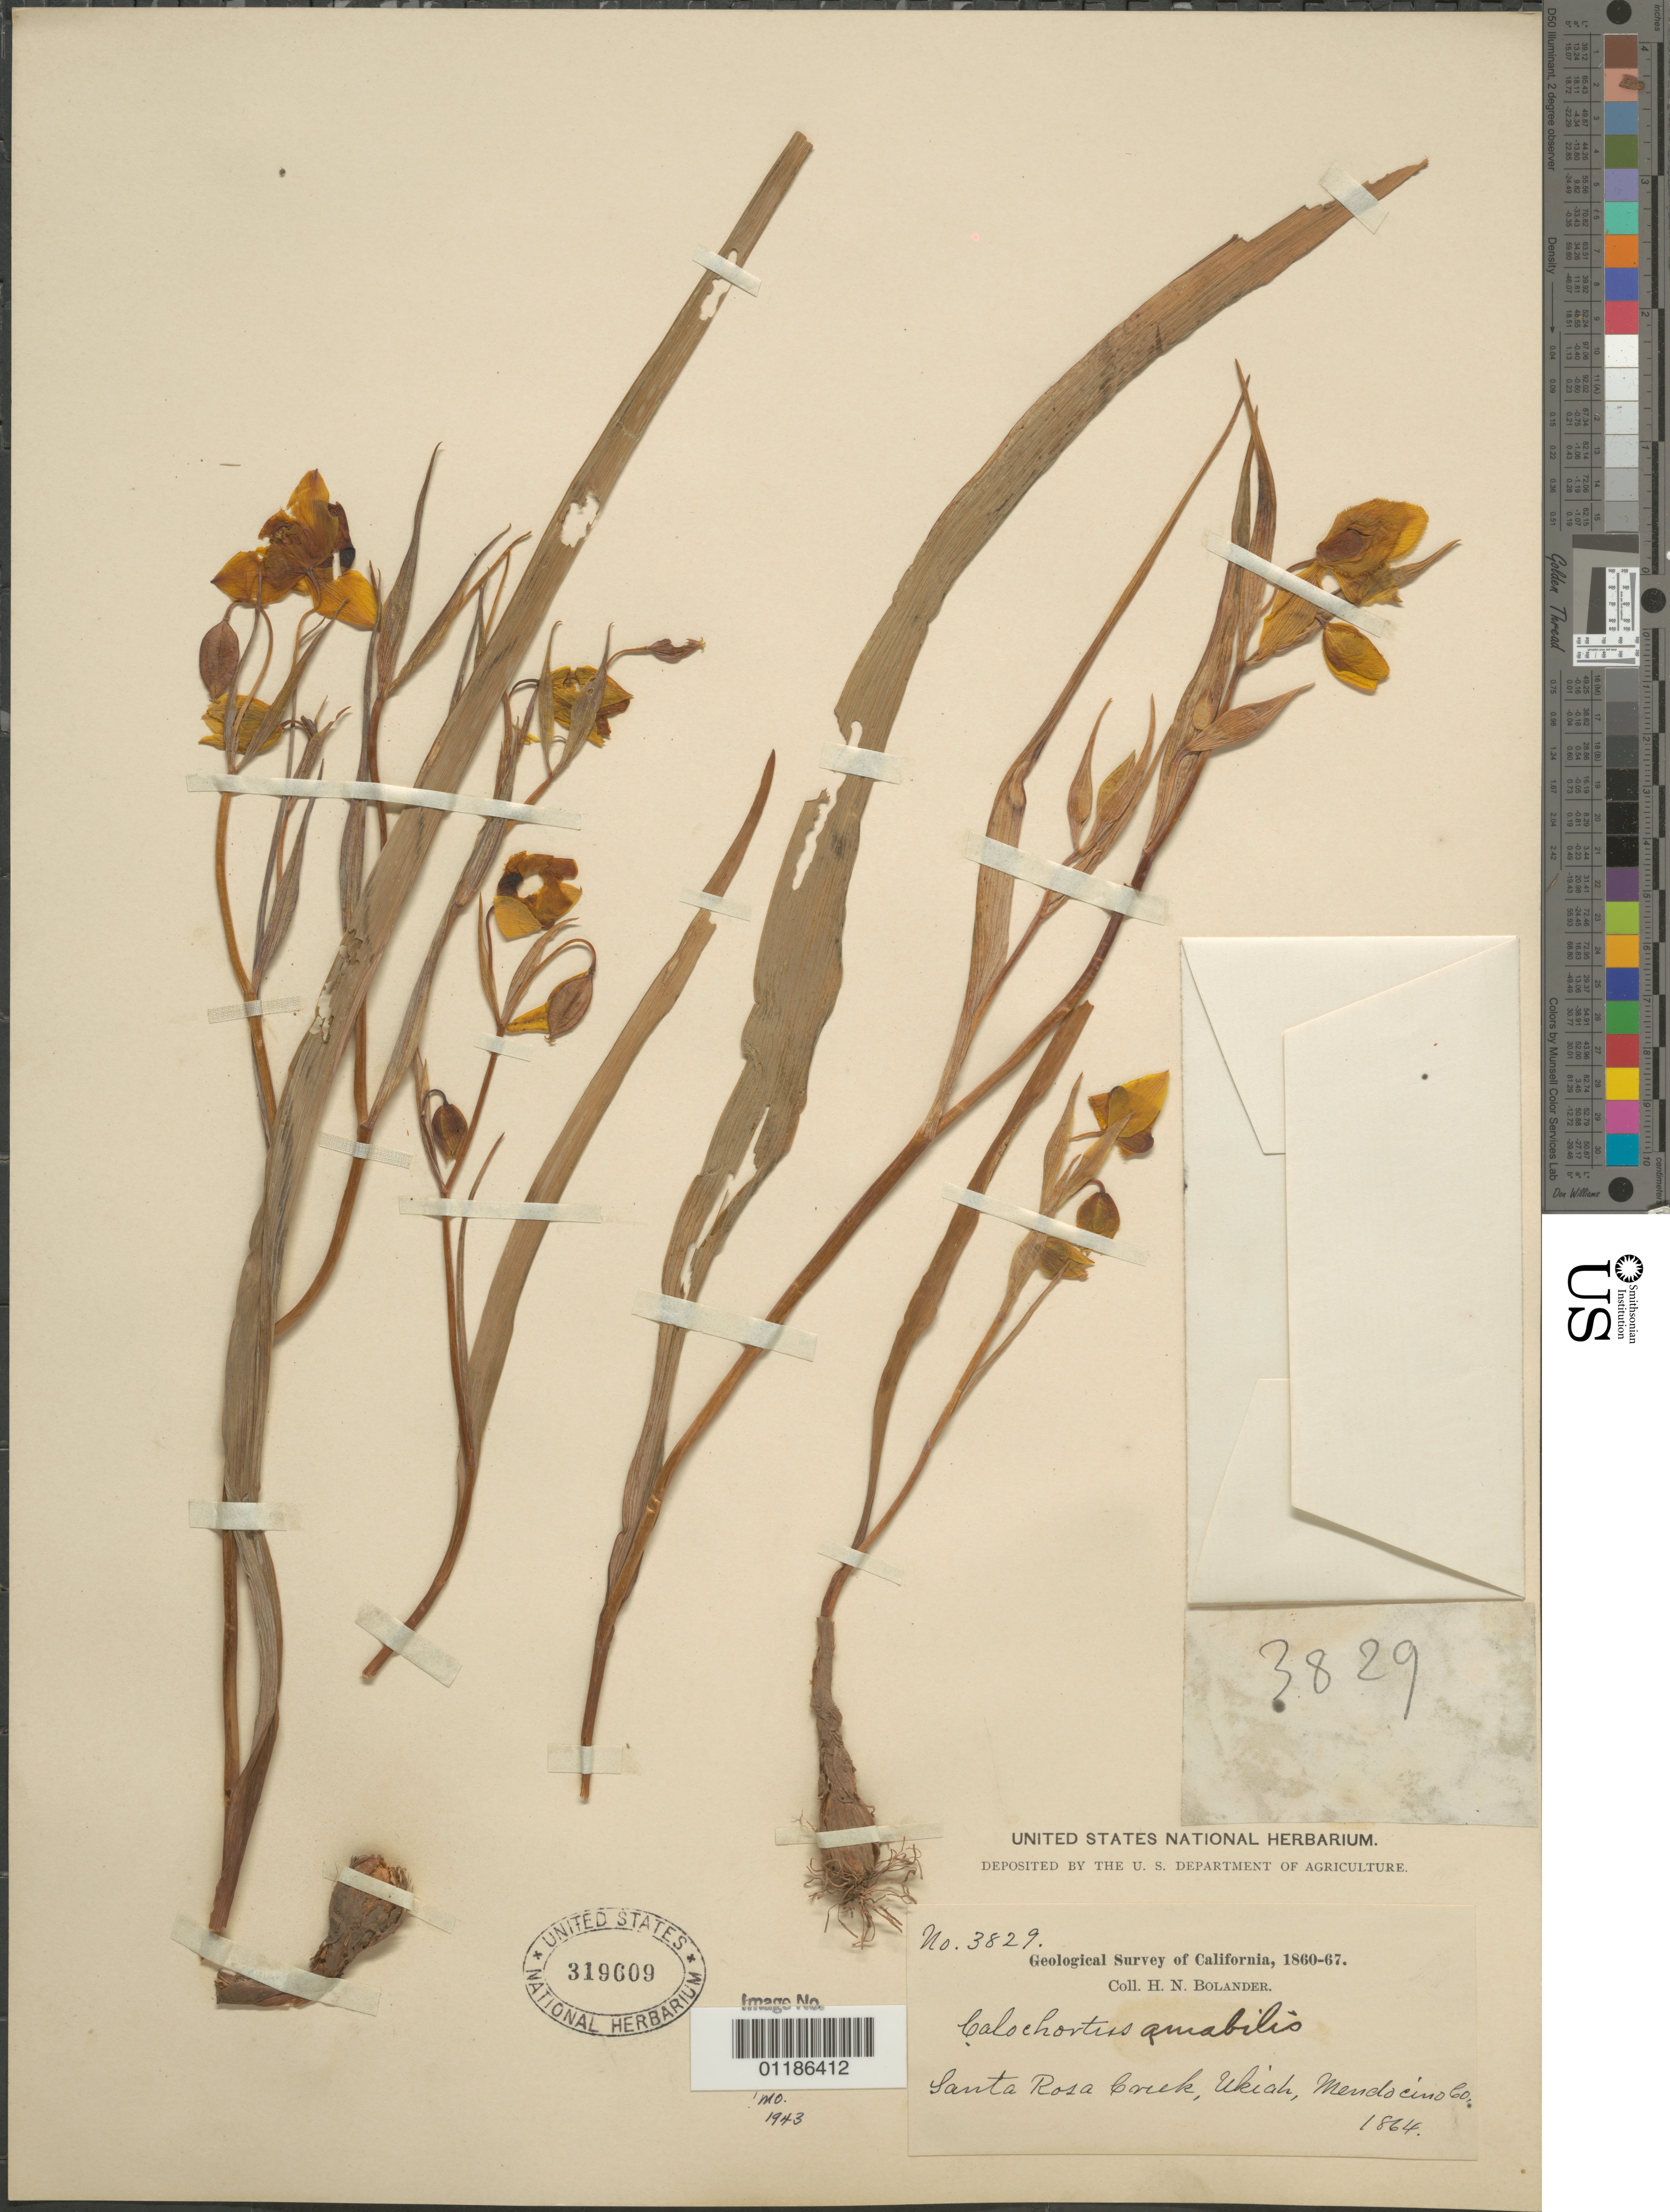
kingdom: Plantae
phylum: Tracheophyta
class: Liliopsida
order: Liliales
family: Liliaceae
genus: Calochortus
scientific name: Calochortus amabilis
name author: Purdy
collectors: H. Bolander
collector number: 3829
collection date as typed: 1864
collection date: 1864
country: United States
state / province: California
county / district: Mendocino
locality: Santa Rosa Creek, Ukiah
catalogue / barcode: US 319609